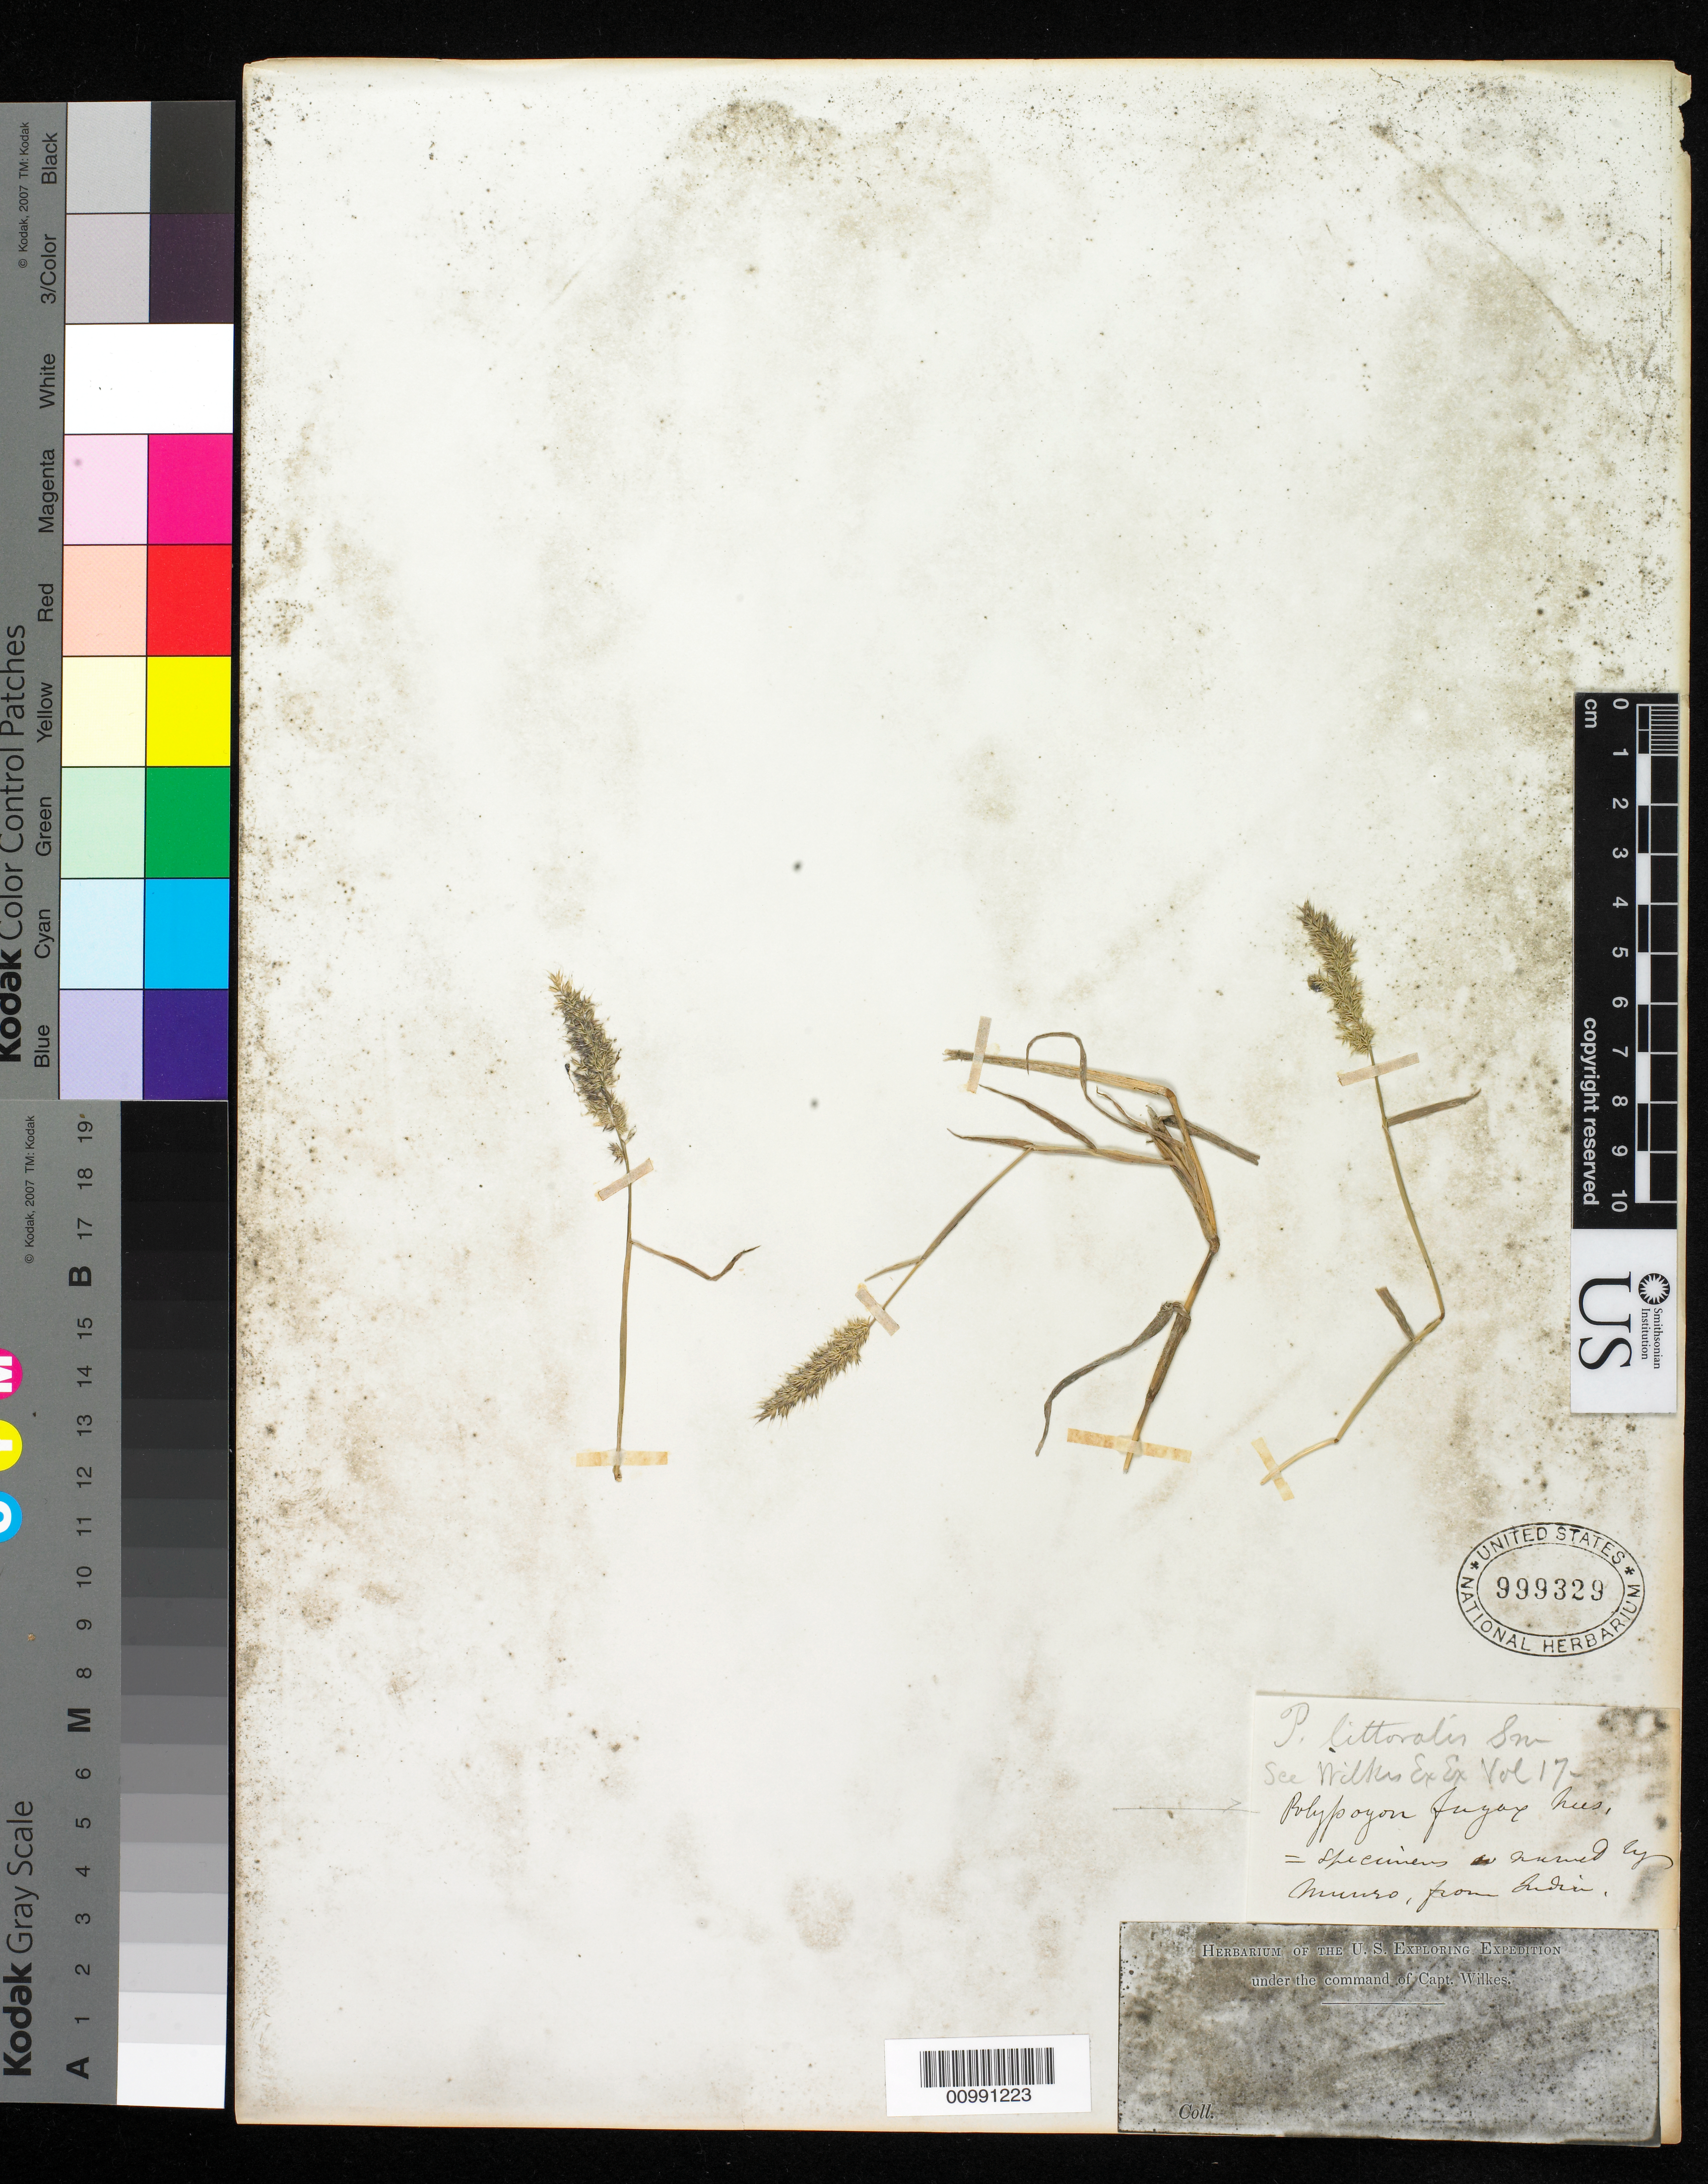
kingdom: Plantae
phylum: Tracheophyta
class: Liliopsida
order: Poales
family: Poaceae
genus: Polypogon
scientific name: Polypogon fugax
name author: Nees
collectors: Wilkes Explor. Exped.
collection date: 1838/1842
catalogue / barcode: US 999329